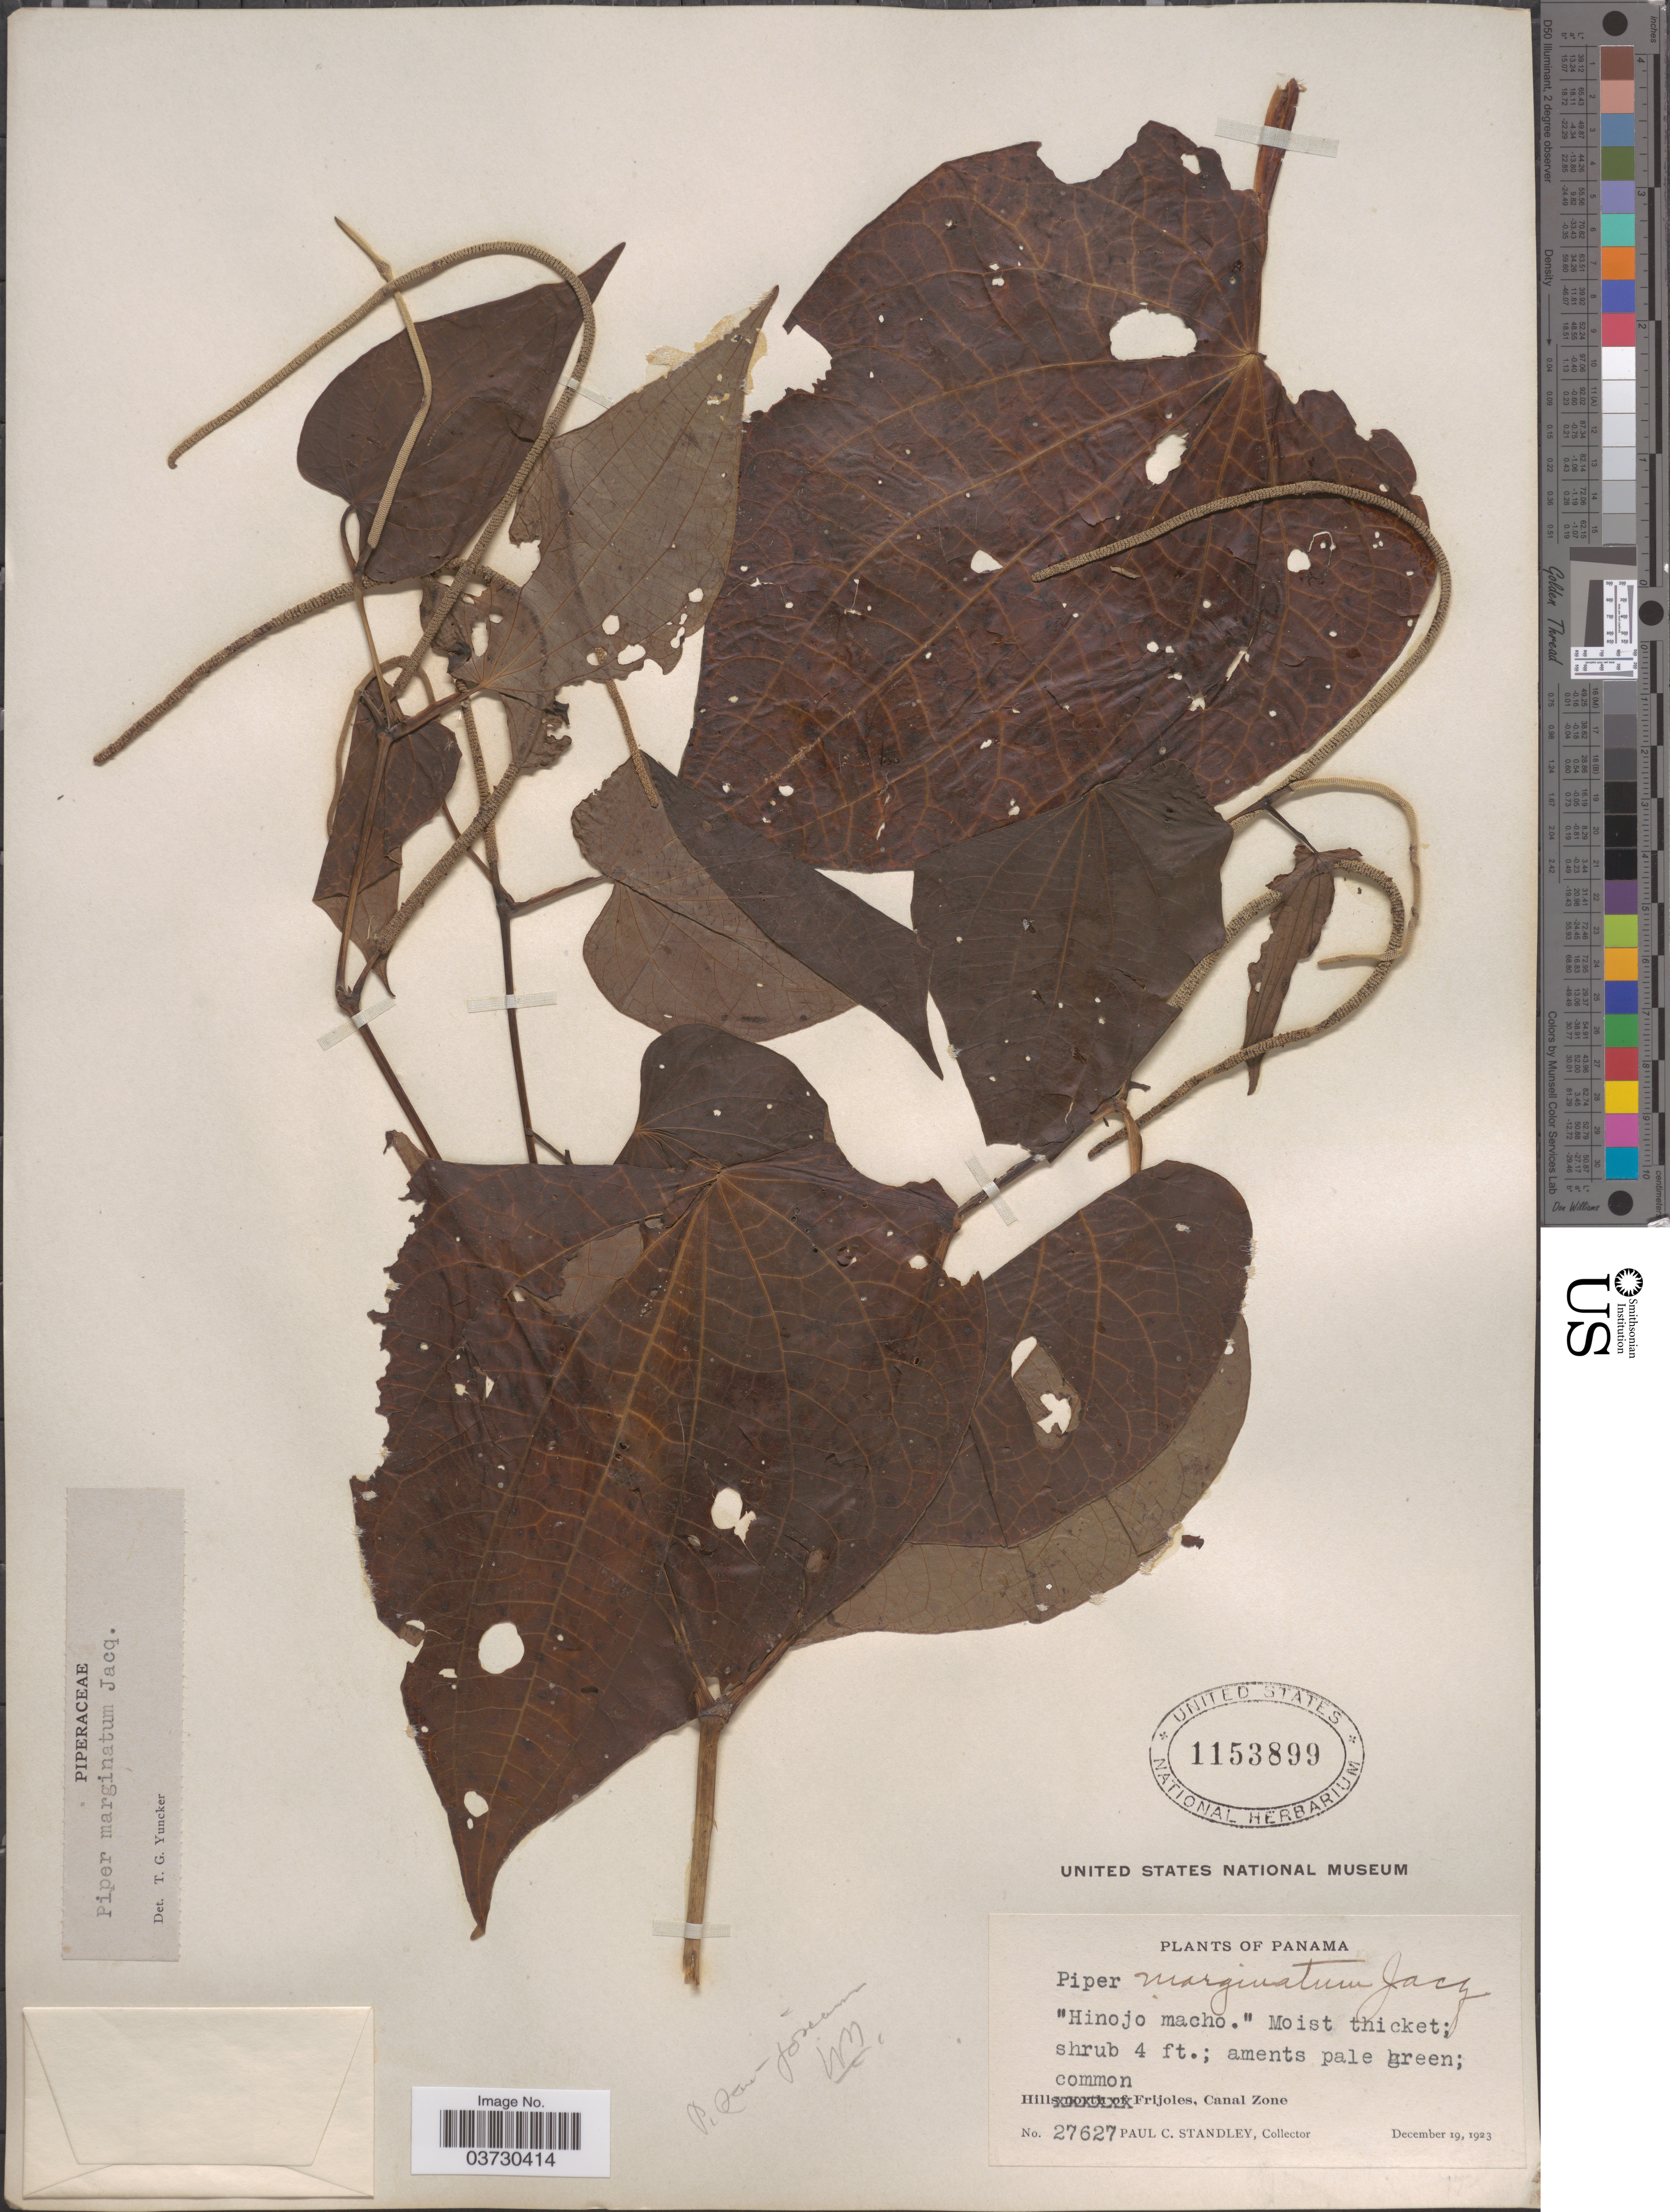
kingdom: Plantae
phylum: Tracheophyta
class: Magnoliopsida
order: Piperales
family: Piperaceae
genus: Piper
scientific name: Piper marginatum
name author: Jacq.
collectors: P. C. Standley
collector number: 27627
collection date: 1923-12-19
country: Panama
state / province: Colón / Panamá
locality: Hills Frijoles, Canal Zone.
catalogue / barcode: US 1153899